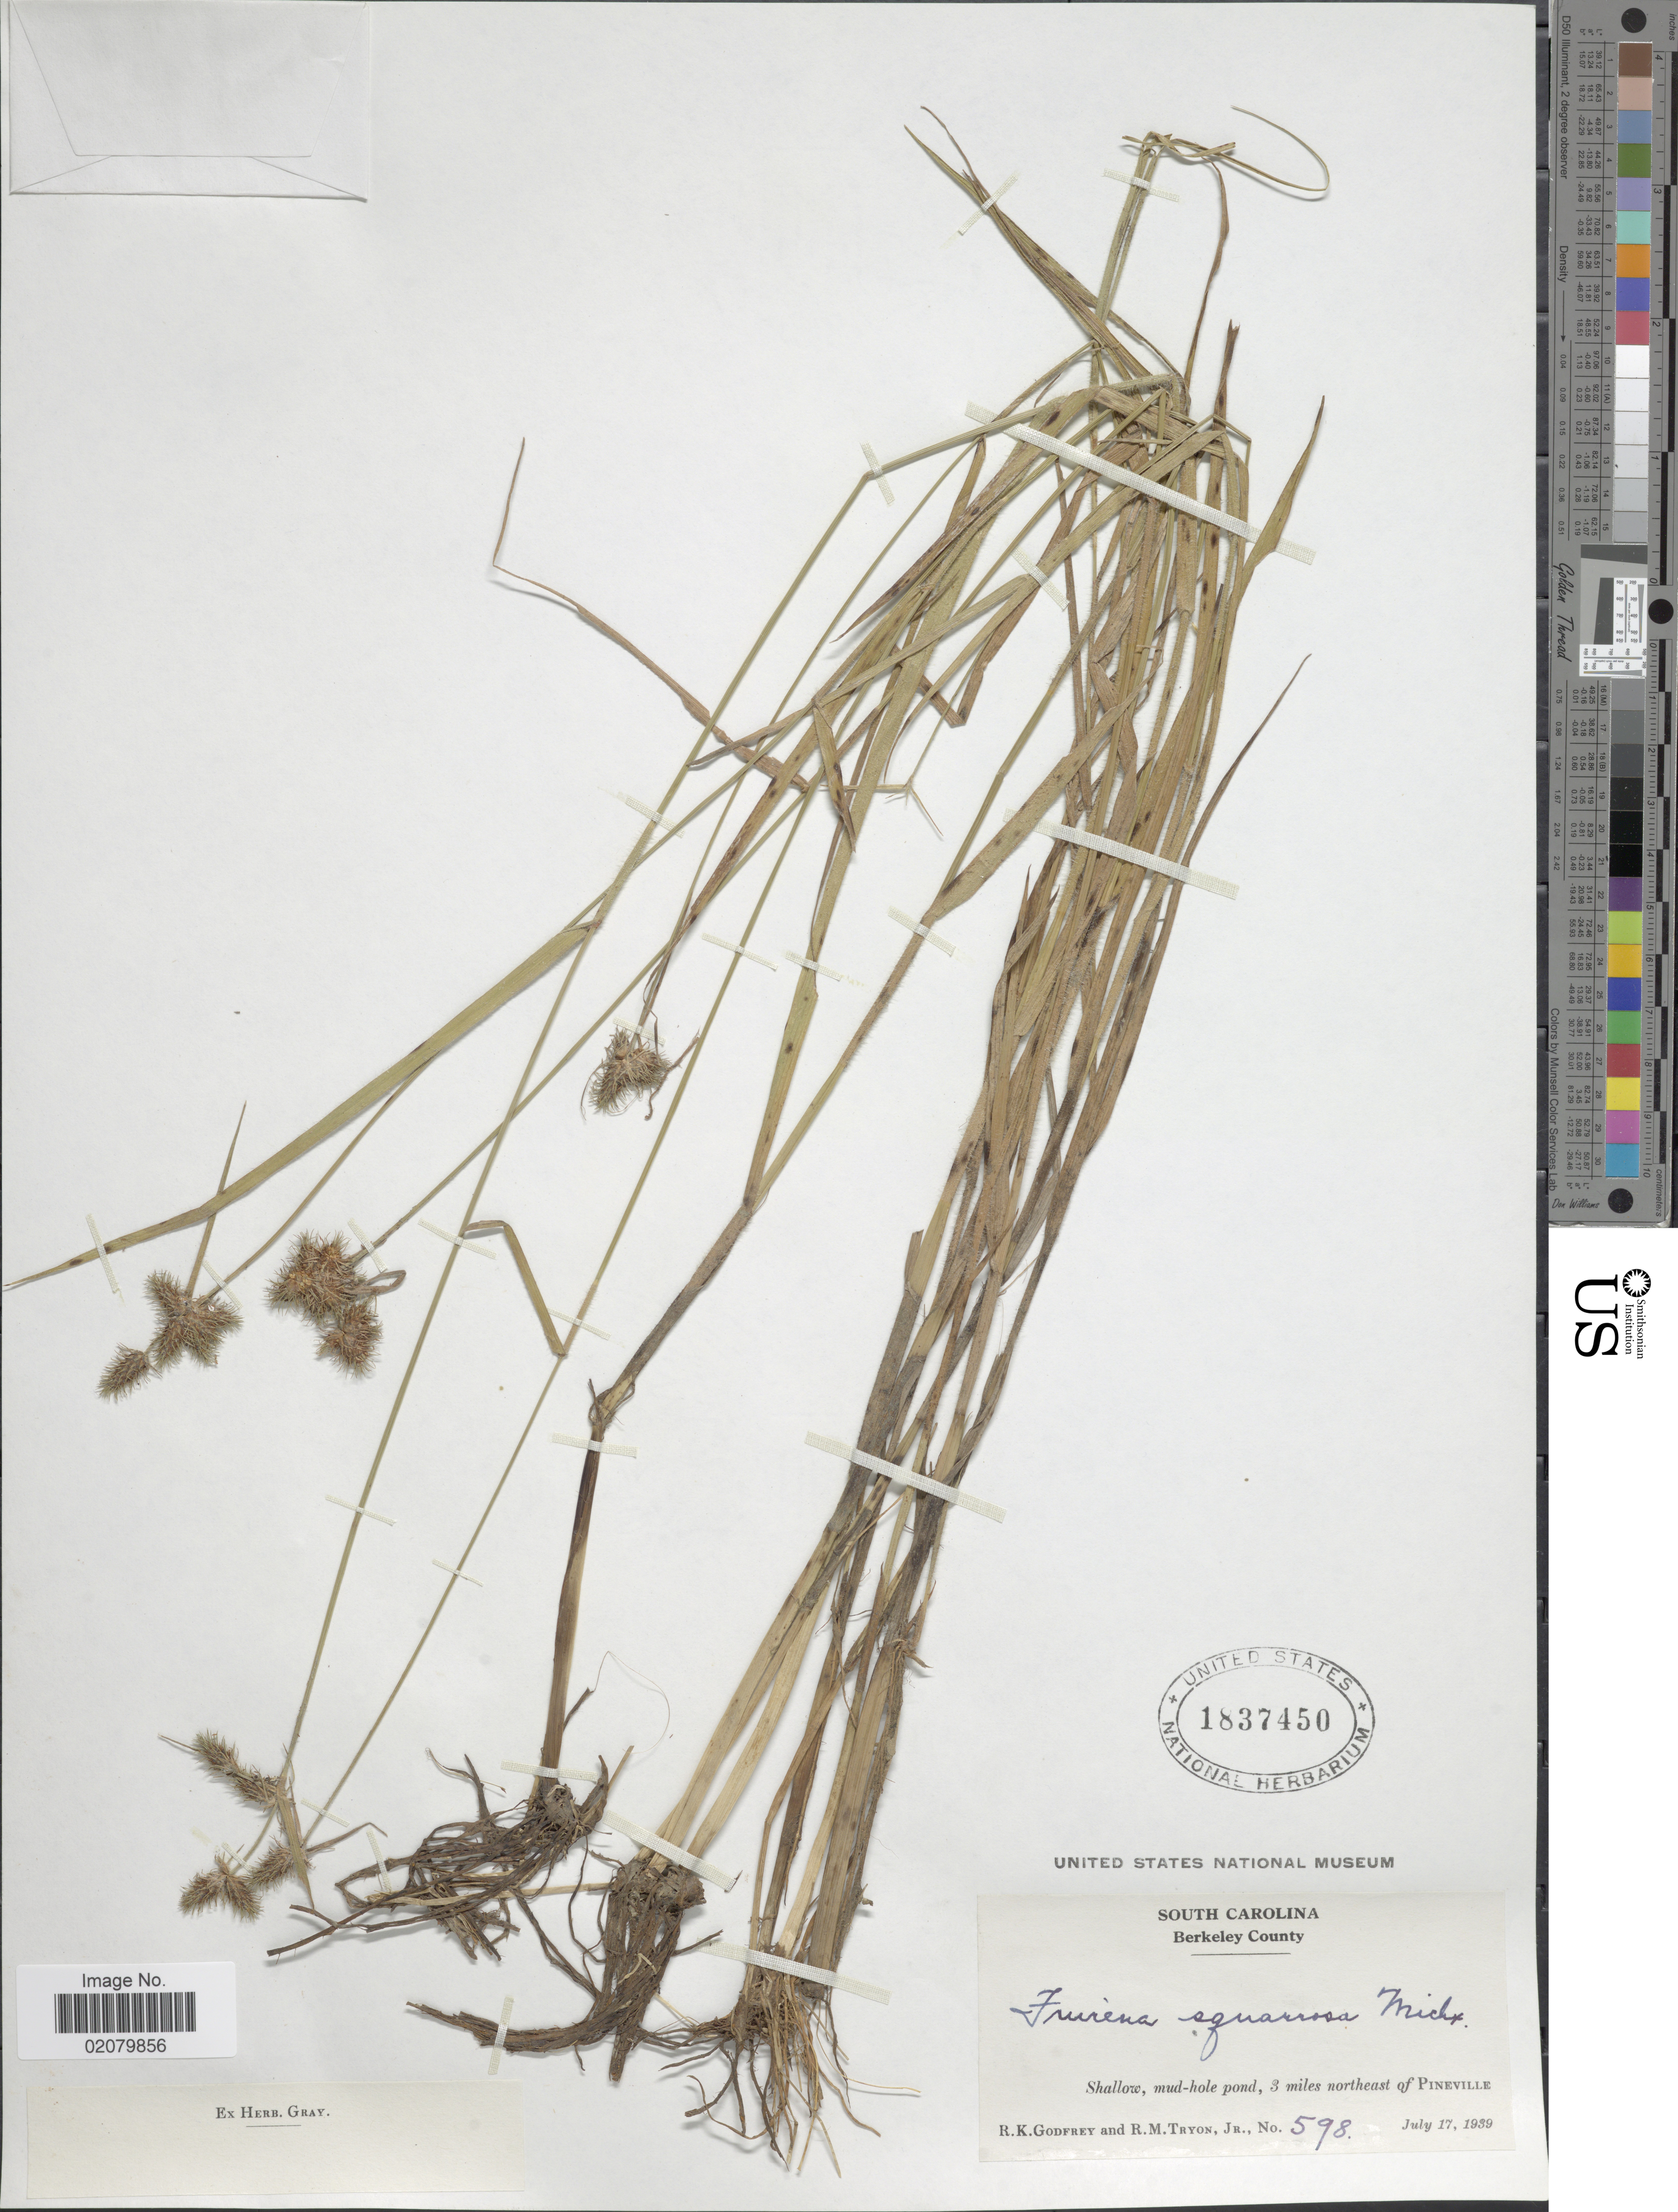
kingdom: Plantae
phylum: Tracheophyta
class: Liliopsida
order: Poales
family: Cyperaceae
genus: Fuirena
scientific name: Fuirena squarrosa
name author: Michx.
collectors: R. K. Godfrey & R. M. Tryon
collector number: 598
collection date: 1939-07-17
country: United States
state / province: South Carolina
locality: Berkeley County, 3 miles northeast of Pineville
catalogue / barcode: US 1837450